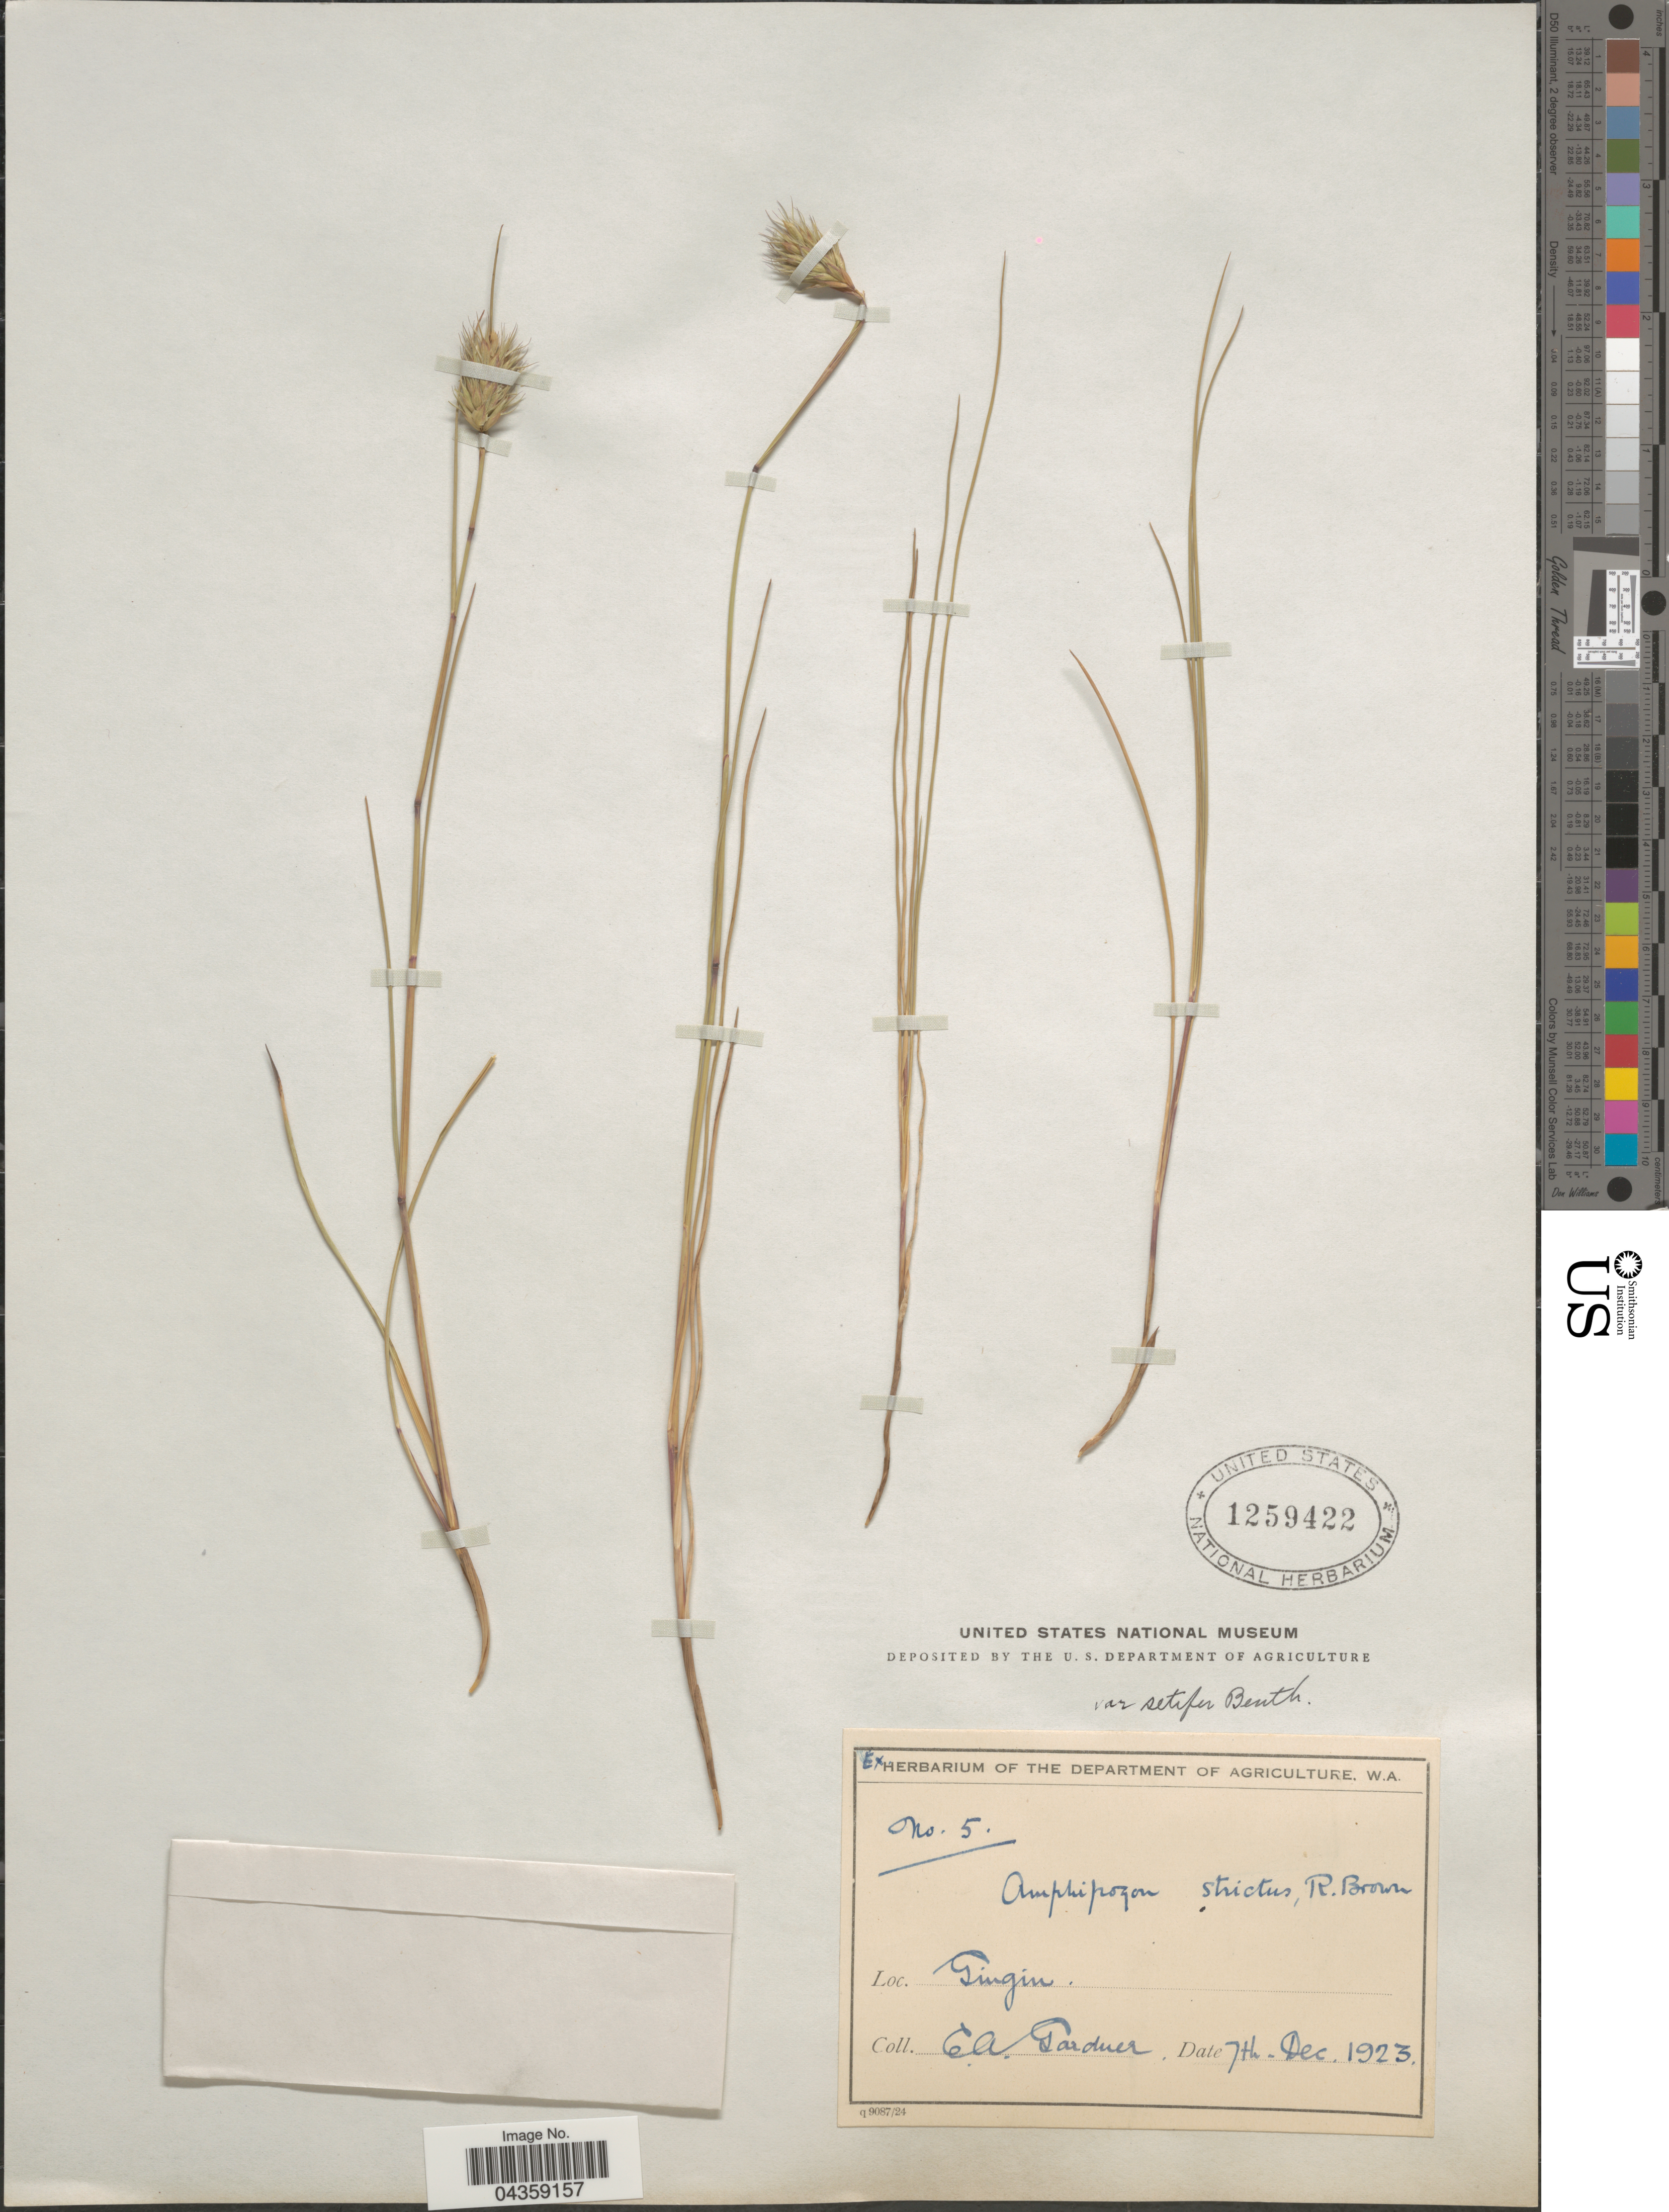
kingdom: Plantae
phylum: Tracheophyta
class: Liliopsida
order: Poales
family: Poaceae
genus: Amphipogon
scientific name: Amphipogon strictus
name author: R. Br.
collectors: C. A. Gardner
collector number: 5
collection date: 1923-12-07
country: Australia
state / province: Western Australia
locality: Gingin.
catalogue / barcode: US 1259422